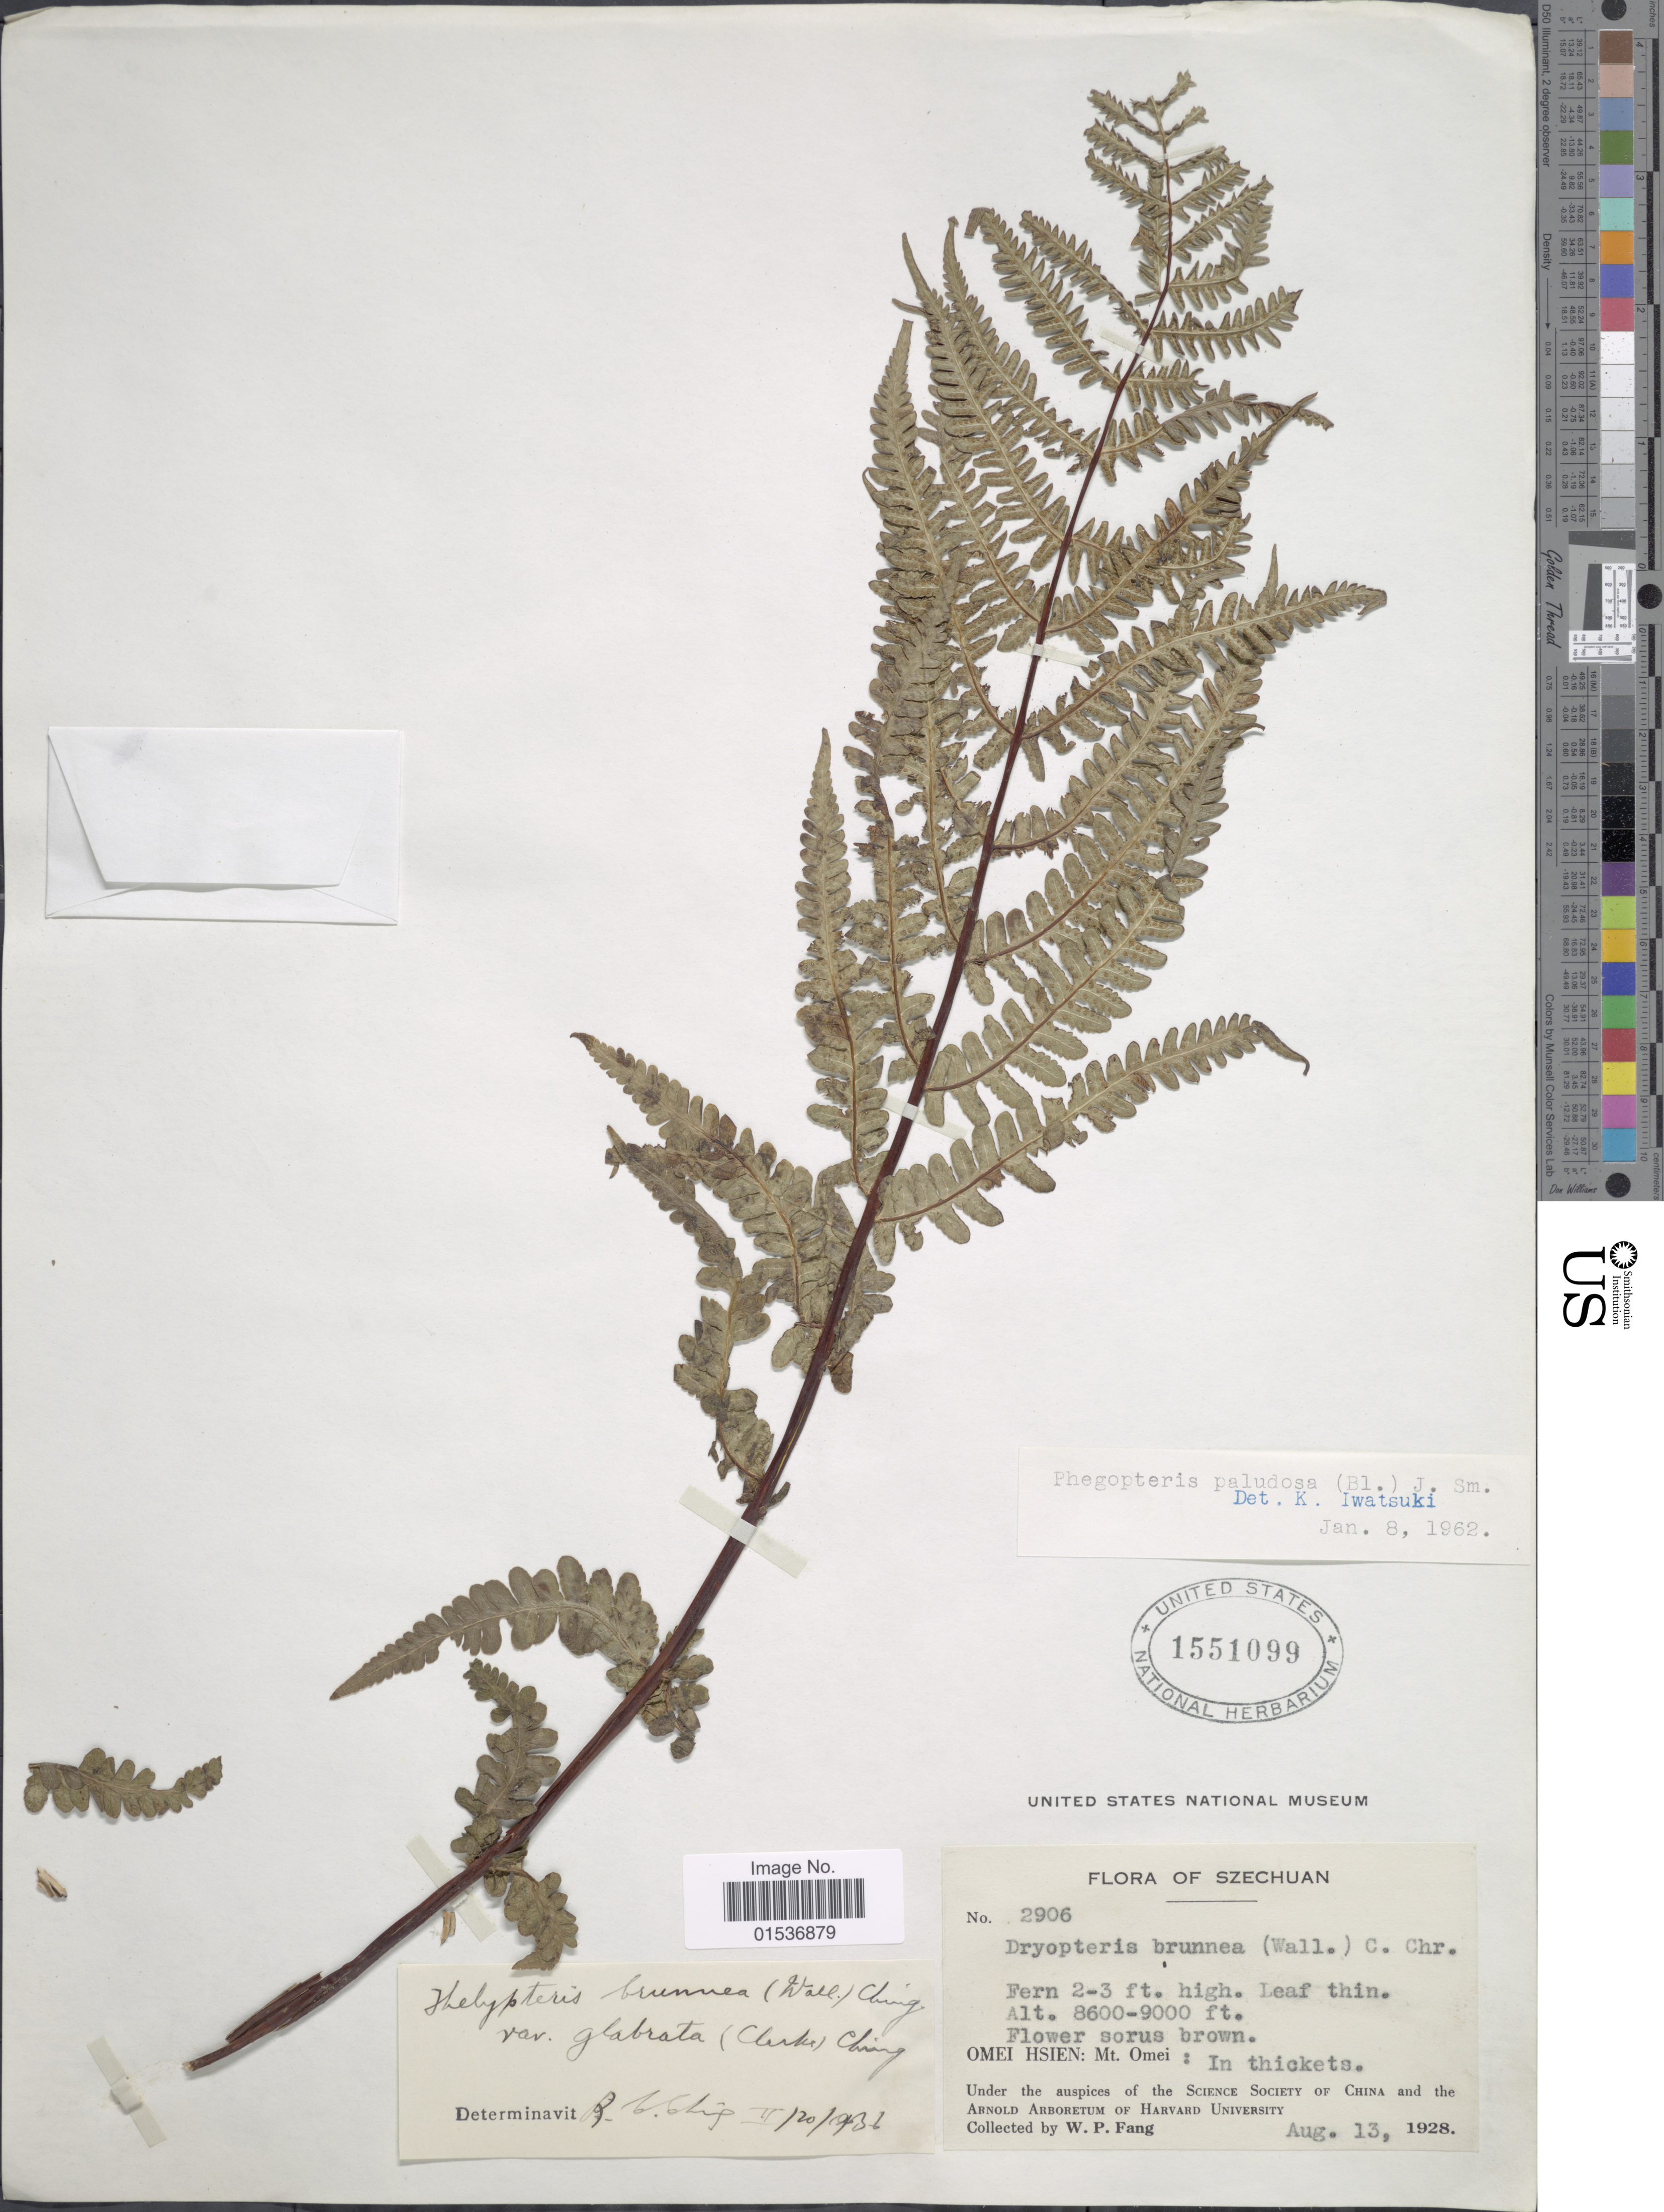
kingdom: Plantae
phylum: Tracheophyta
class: Polypodiopsida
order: Polypodiales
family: Thelypteridaceae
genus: Pseudophegopteris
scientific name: Pseudophegopteris paludosa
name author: (Blume) Ching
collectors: W. P. Fang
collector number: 2906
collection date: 1928-08-13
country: China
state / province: Sichuan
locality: Szechuan, Omei Hsien: Mt. Omei.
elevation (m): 2621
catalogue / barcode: US 1551099